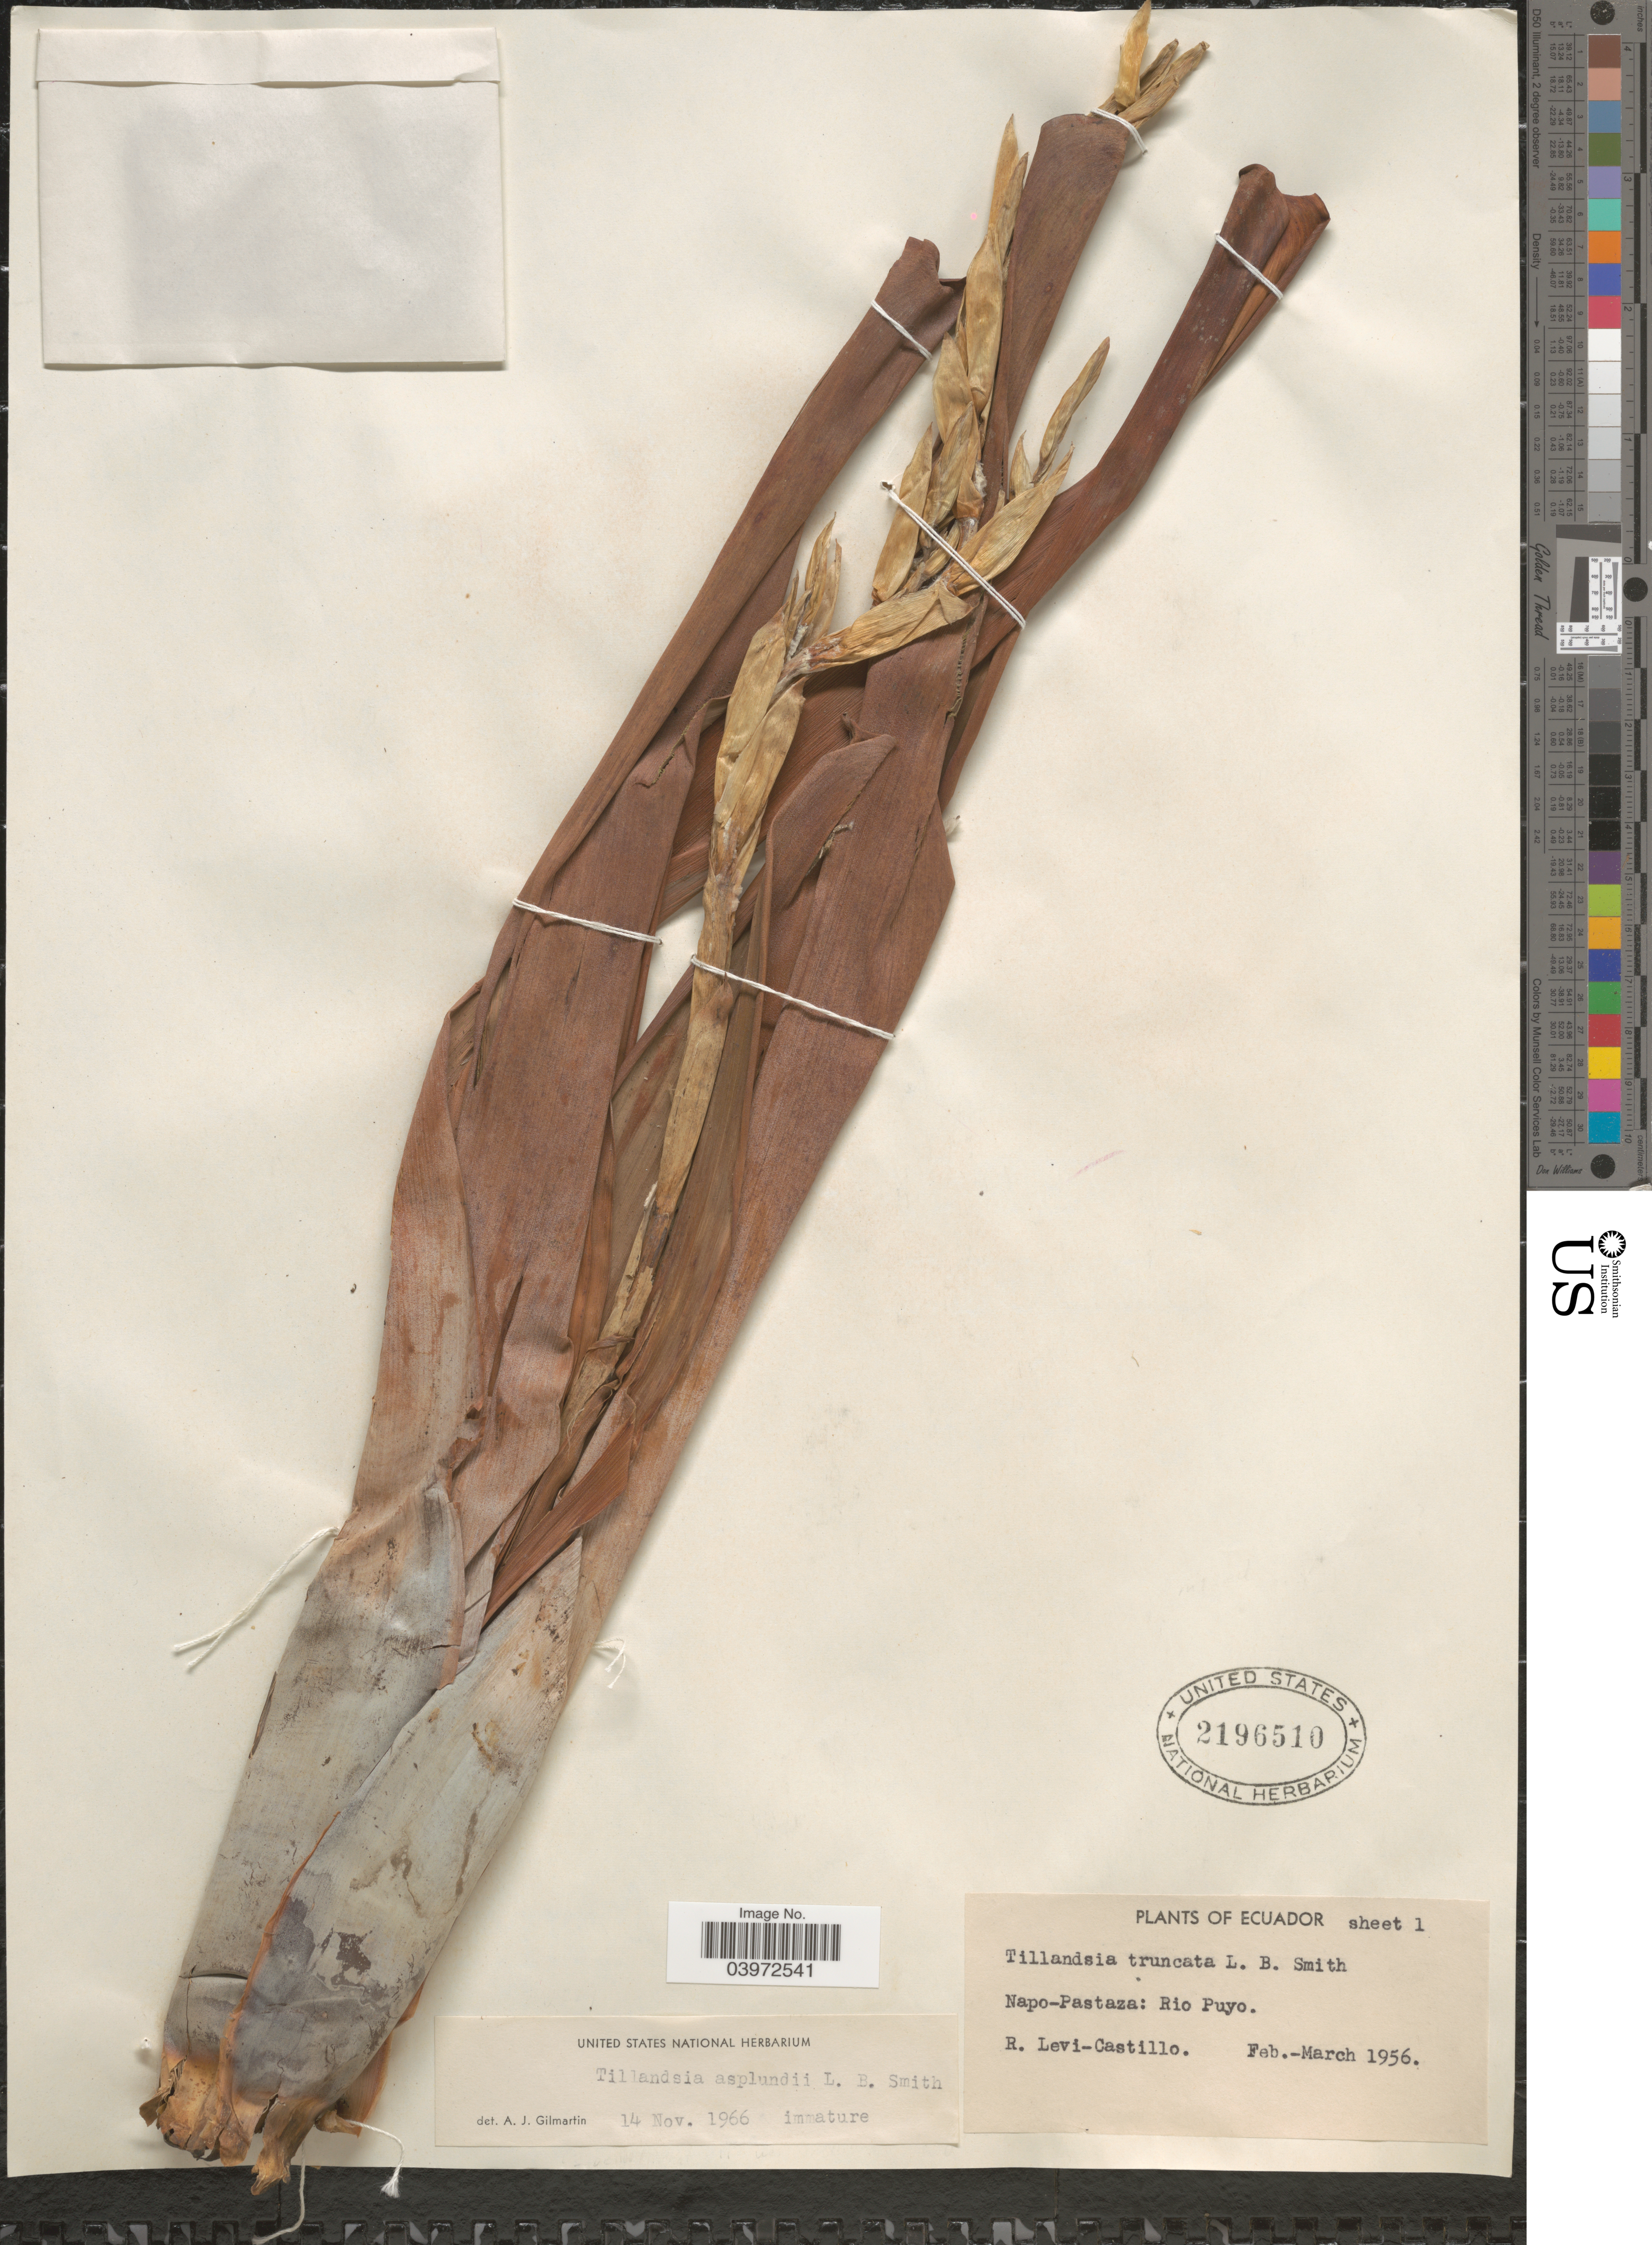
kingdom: Plantae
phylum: Tracheophyta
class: Liliopsida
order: Poales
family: Bromeliaceae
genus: Tillandsia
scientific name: Tillandsia asplundii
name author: L.B. Sm.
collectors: R. Levi-Castillo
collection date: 1956-02/1956-03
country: Ecuador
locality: Napo-Pastaza: Rio Puyo.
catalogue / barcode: US 2196510